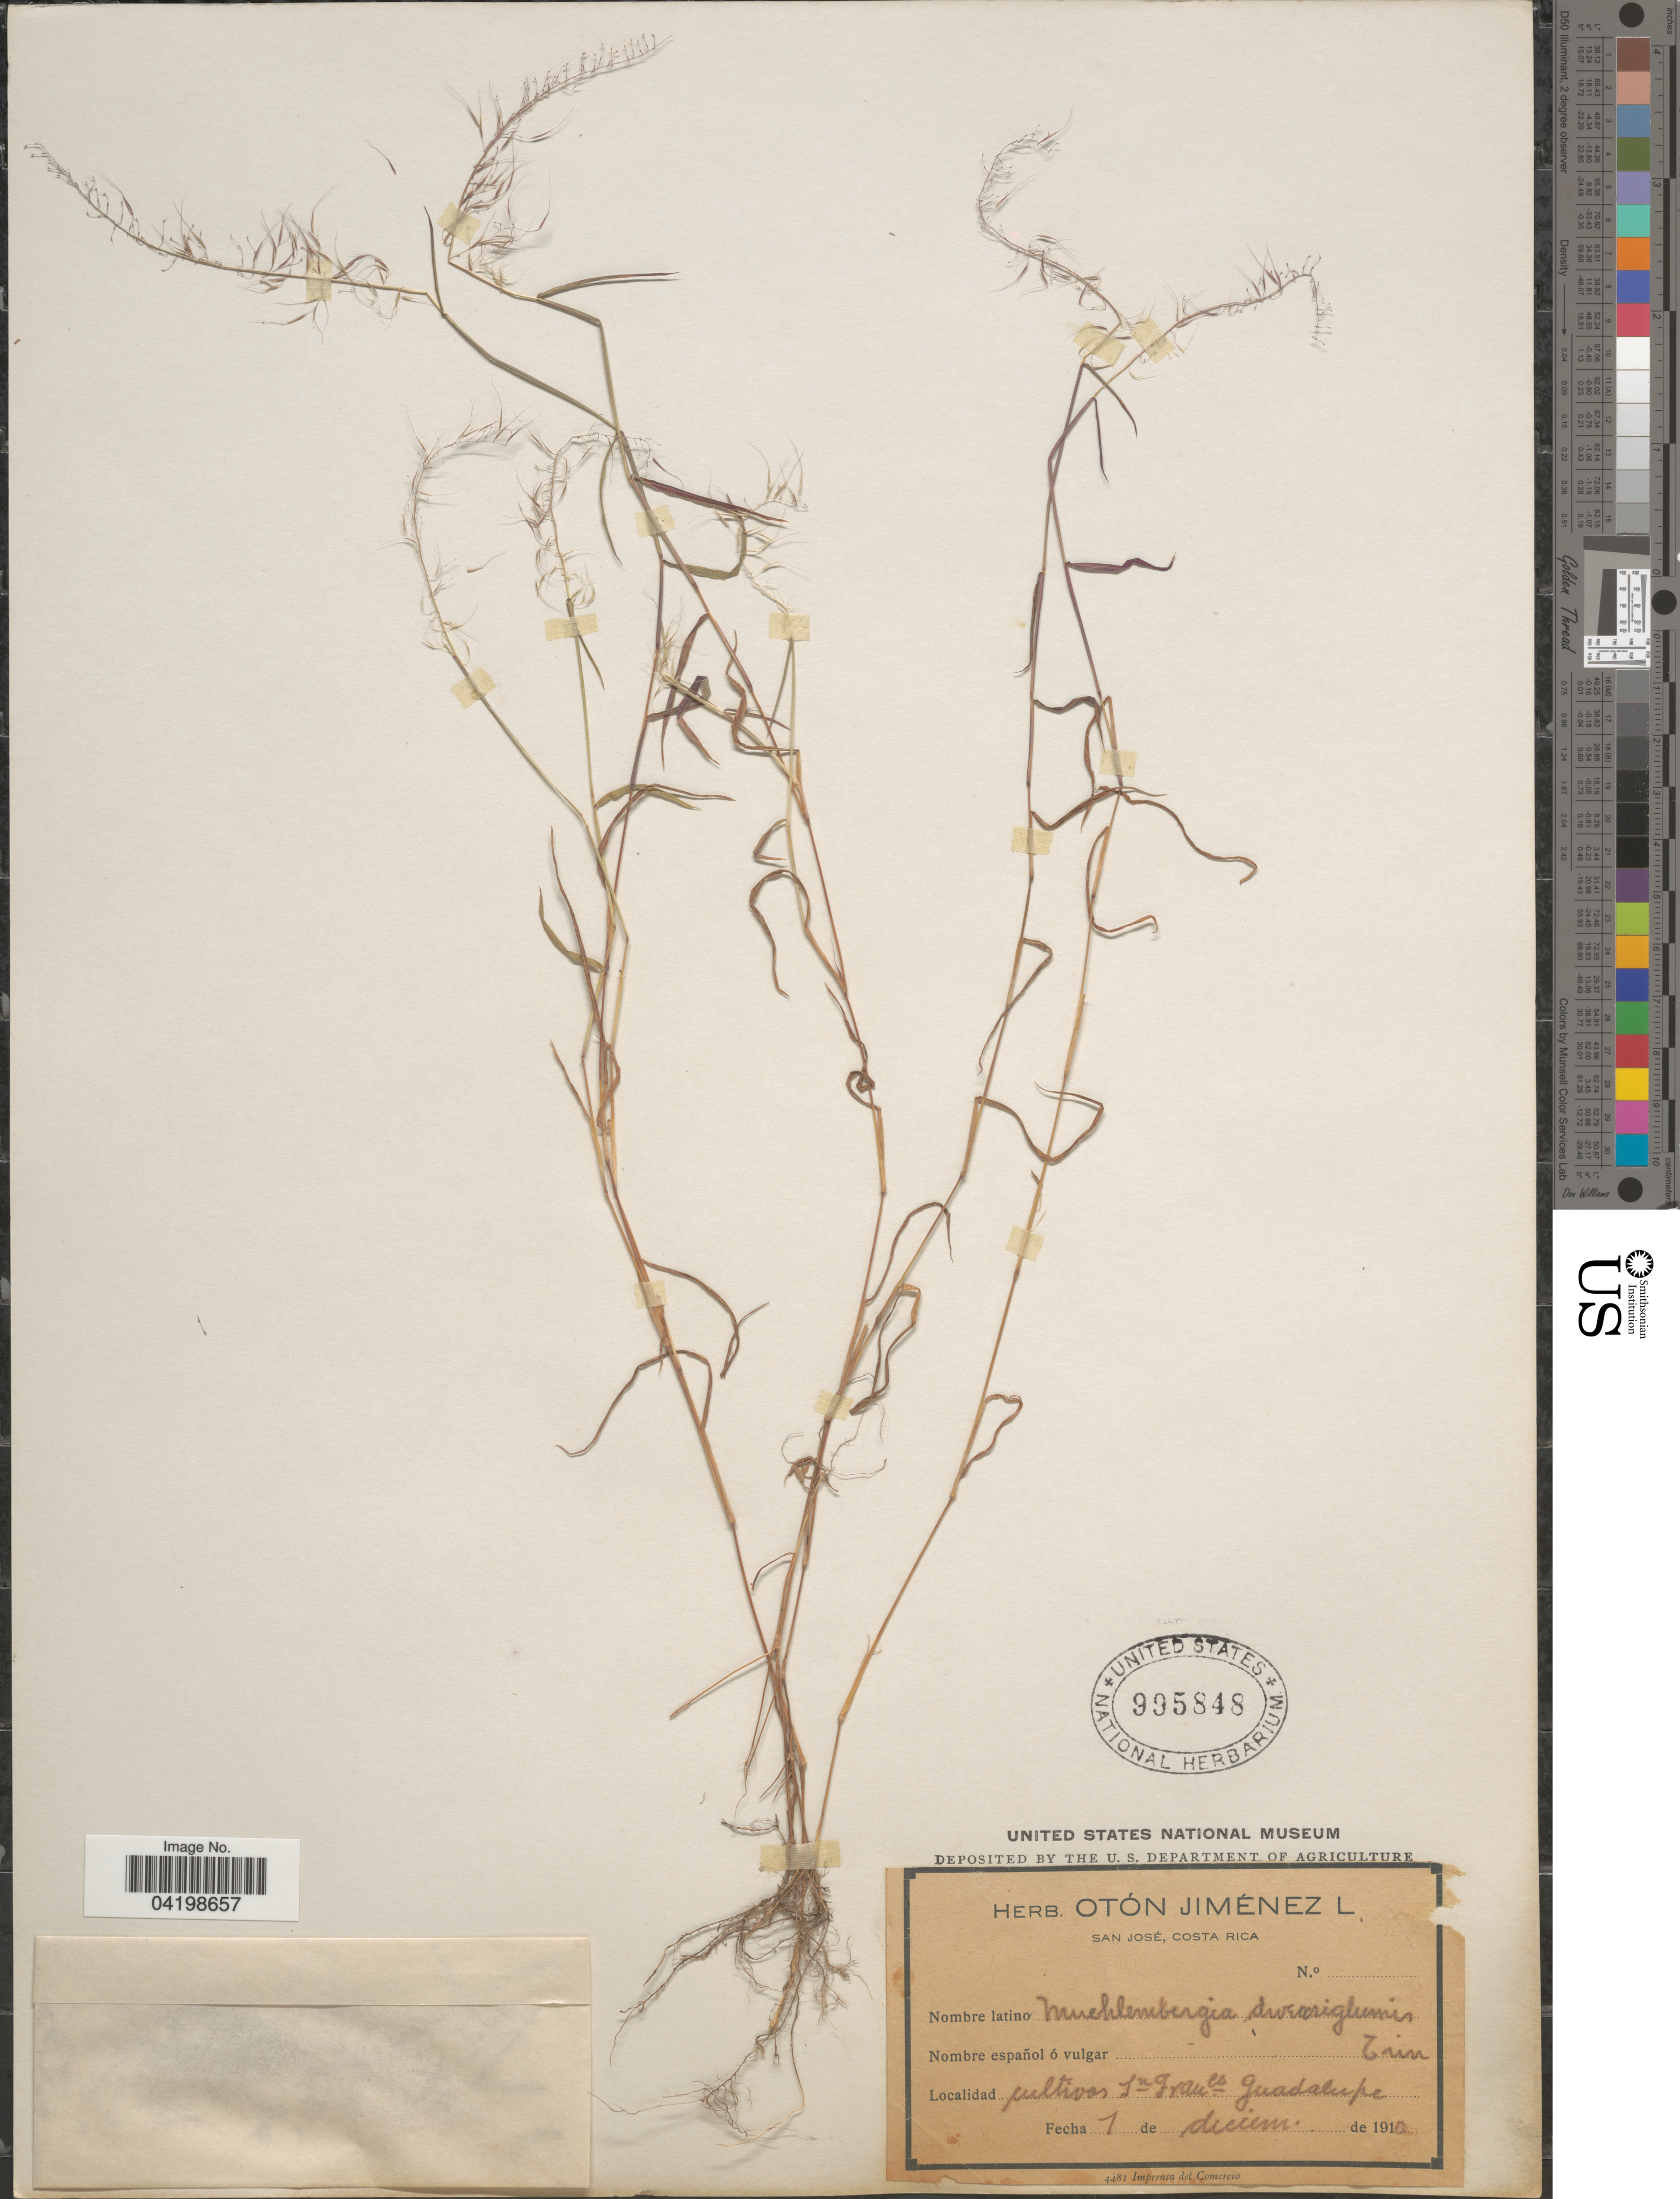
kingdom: Plantae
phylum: Tracheophyta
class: Liliopsida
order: Poales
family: Poaceae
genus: Muhlenbergia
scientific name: Muhlenbergia diversiglumis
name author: Trin.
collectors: ex herb. O. Jimenez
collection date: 1910-12-01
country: Costa Rica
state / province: San José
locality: Cultivos Sn Franes Guadalupe.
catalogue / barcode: US 995848